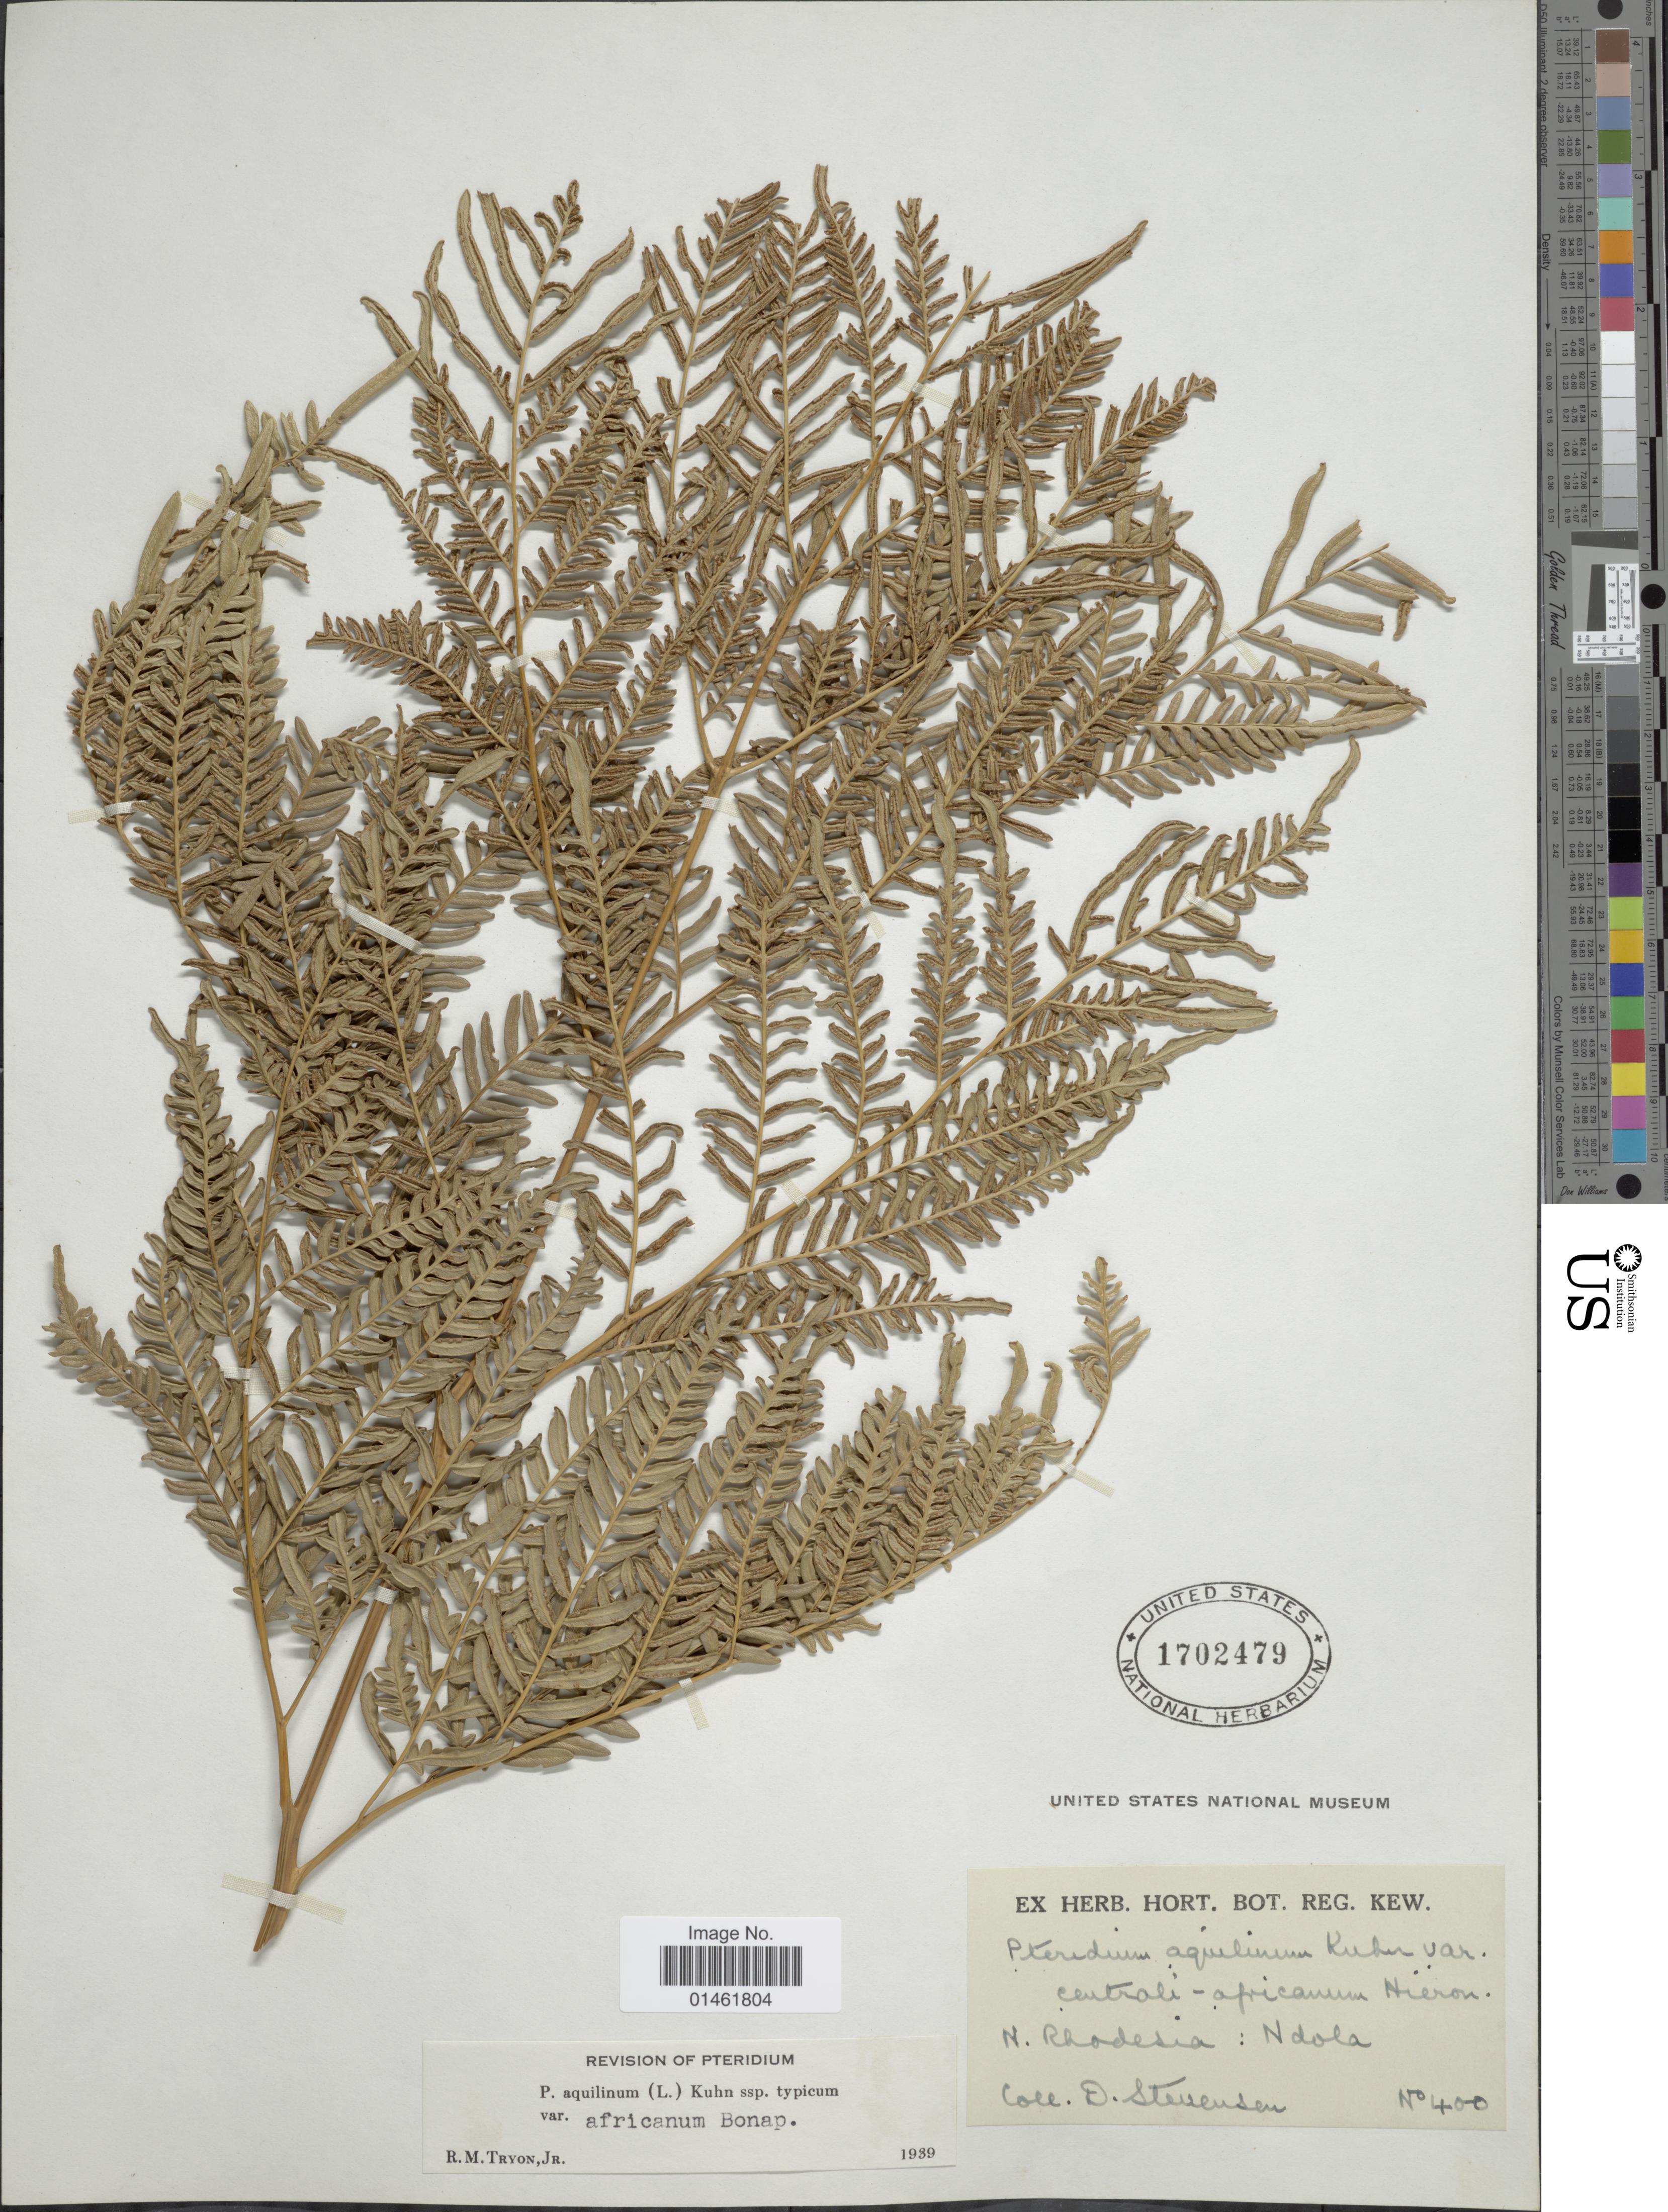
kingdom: Plantae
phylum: Tracheophyta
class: Polypodiopsida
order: Polypodiales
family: Dennstaedtiaceae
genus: Pteridium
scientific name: Pteridium aquilinum var. africanum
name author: (L.) Kuhn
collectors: D. Stevensen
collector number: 400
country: Zambia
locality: N. Rhodesia: Ndola.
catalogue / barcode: US 1702479